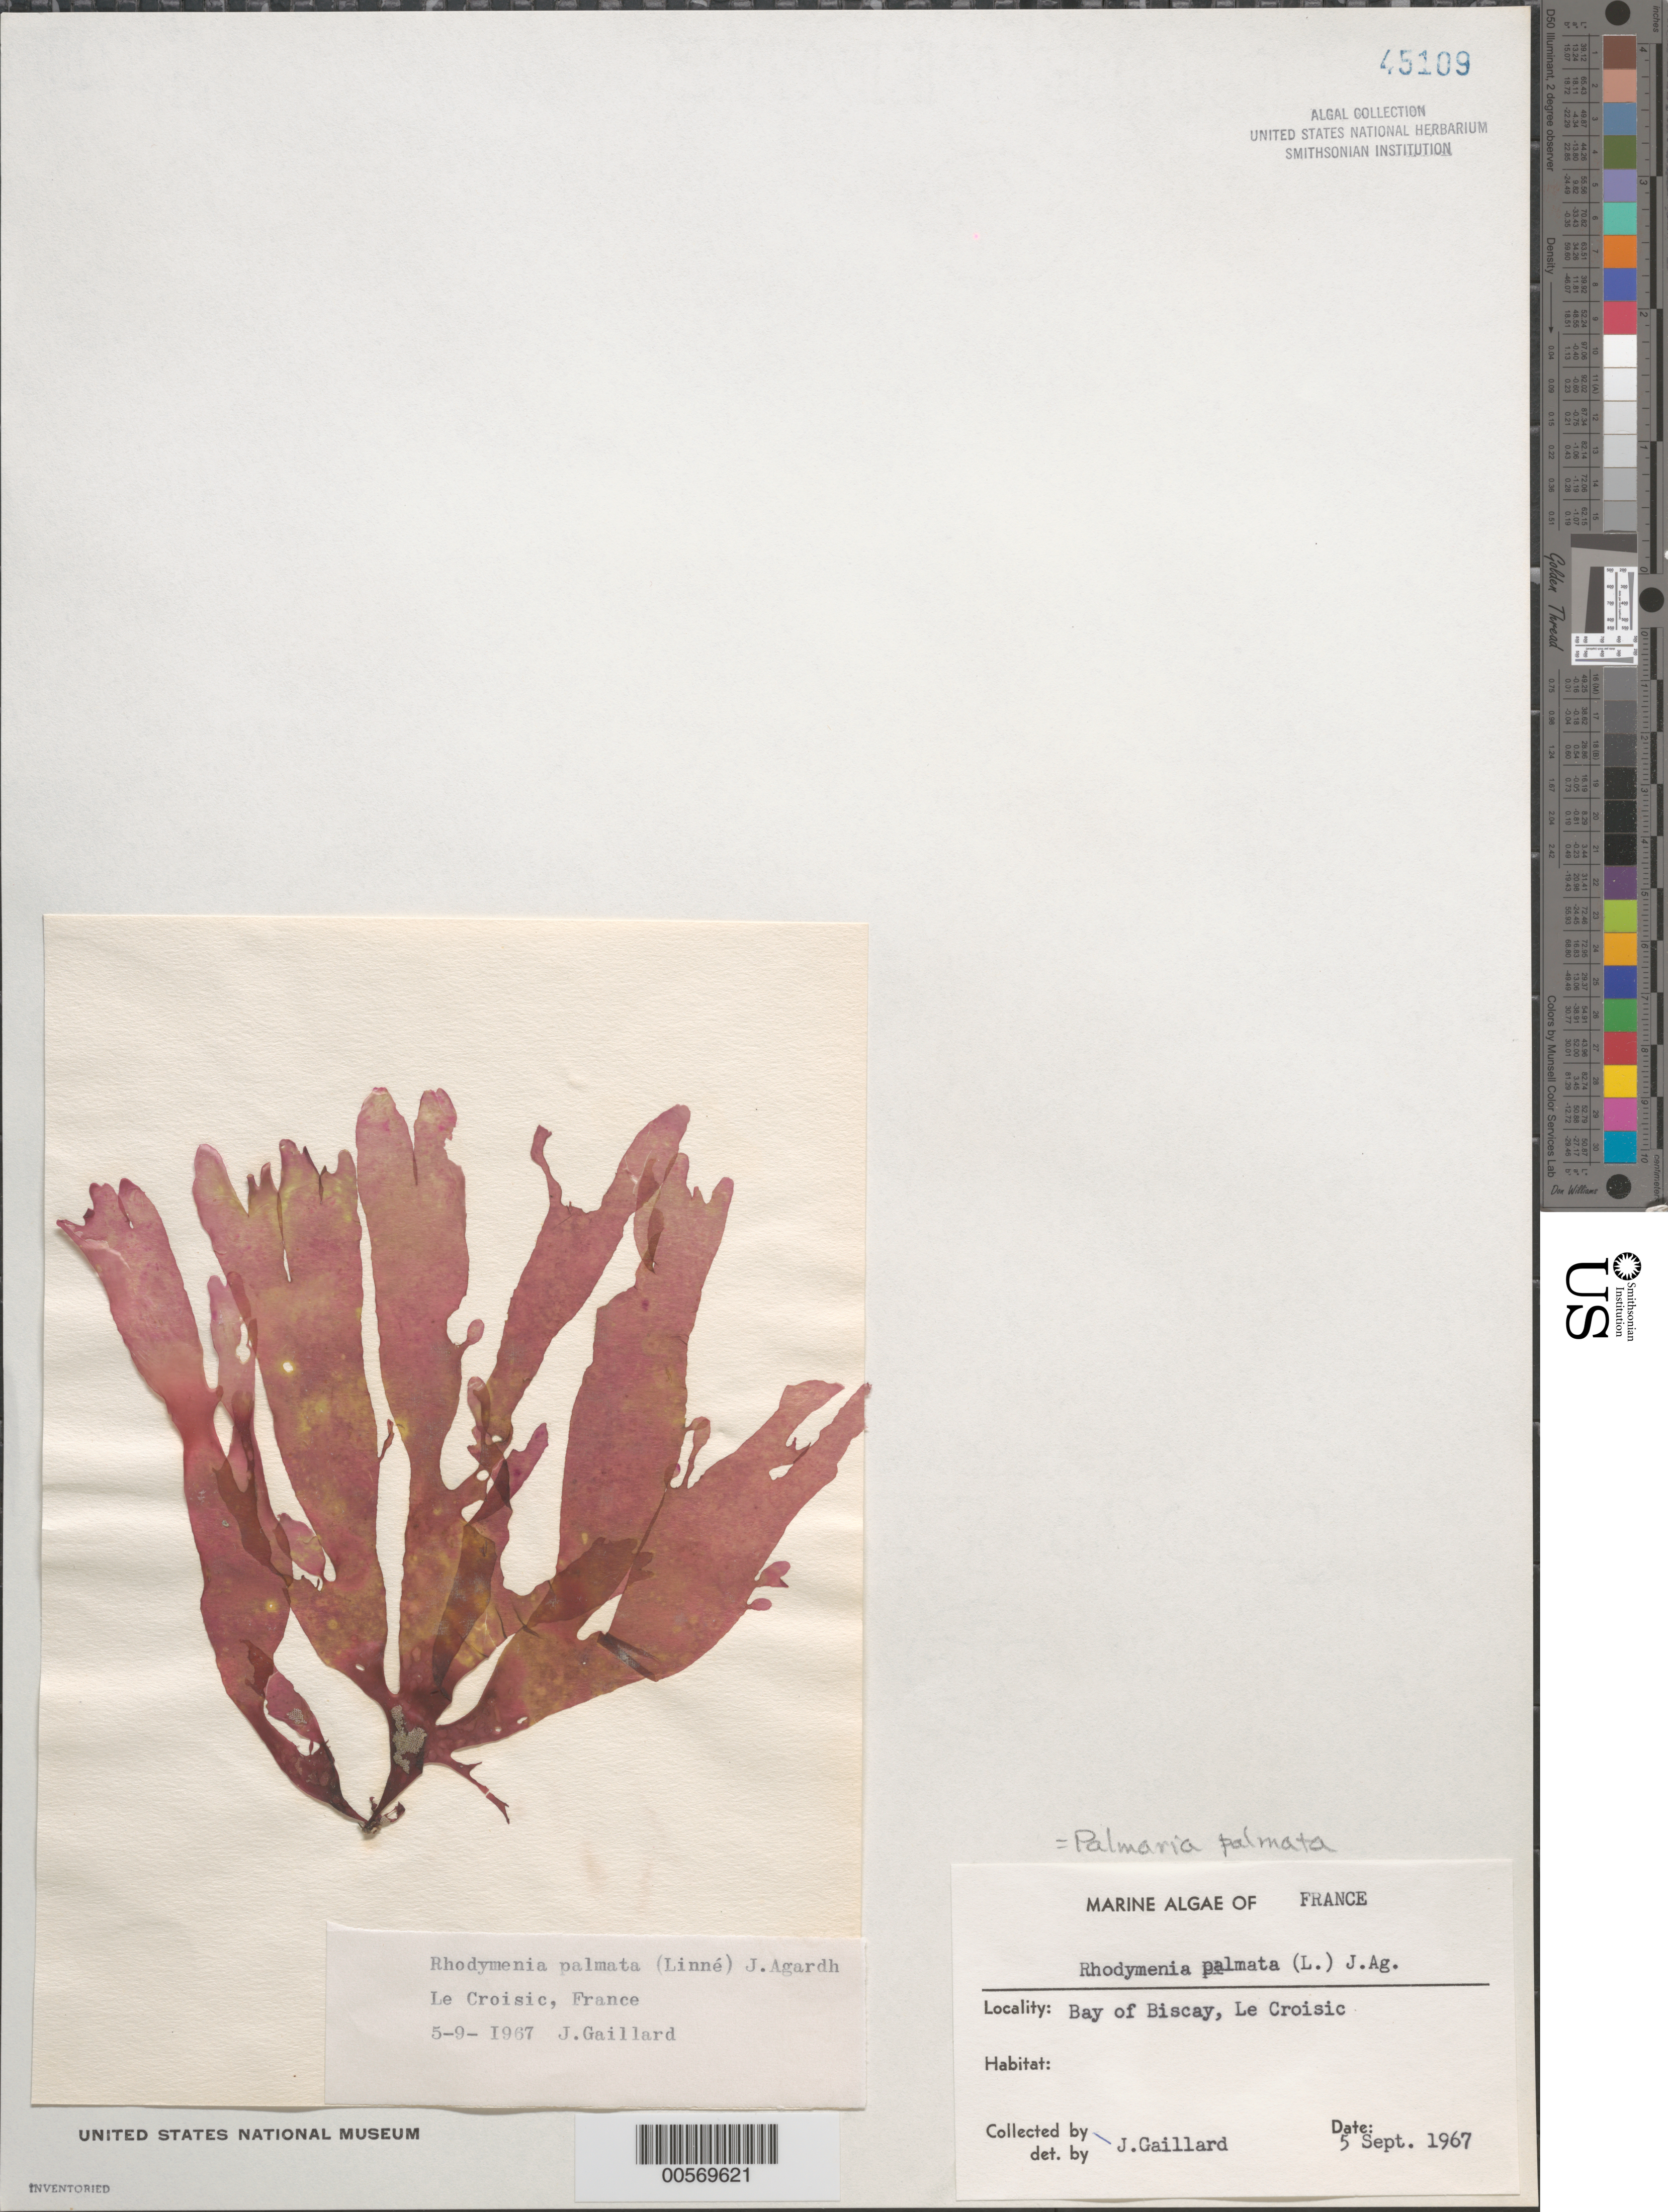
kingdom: Plantae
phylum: Rhodophyta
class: Florideophyceae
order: Palmariales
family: Palmariaceae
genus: Palmaria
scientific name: Palmaria palmata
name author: (L.) F. Weber & D. Mohr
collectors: J. Gaillard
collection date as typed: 05 Sep 1967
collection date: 1967-09-05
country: France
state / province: Pays de la Loire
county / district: Loire-Atlantique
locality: Le Croisic, Bay of Biscay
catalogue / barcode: US 45109